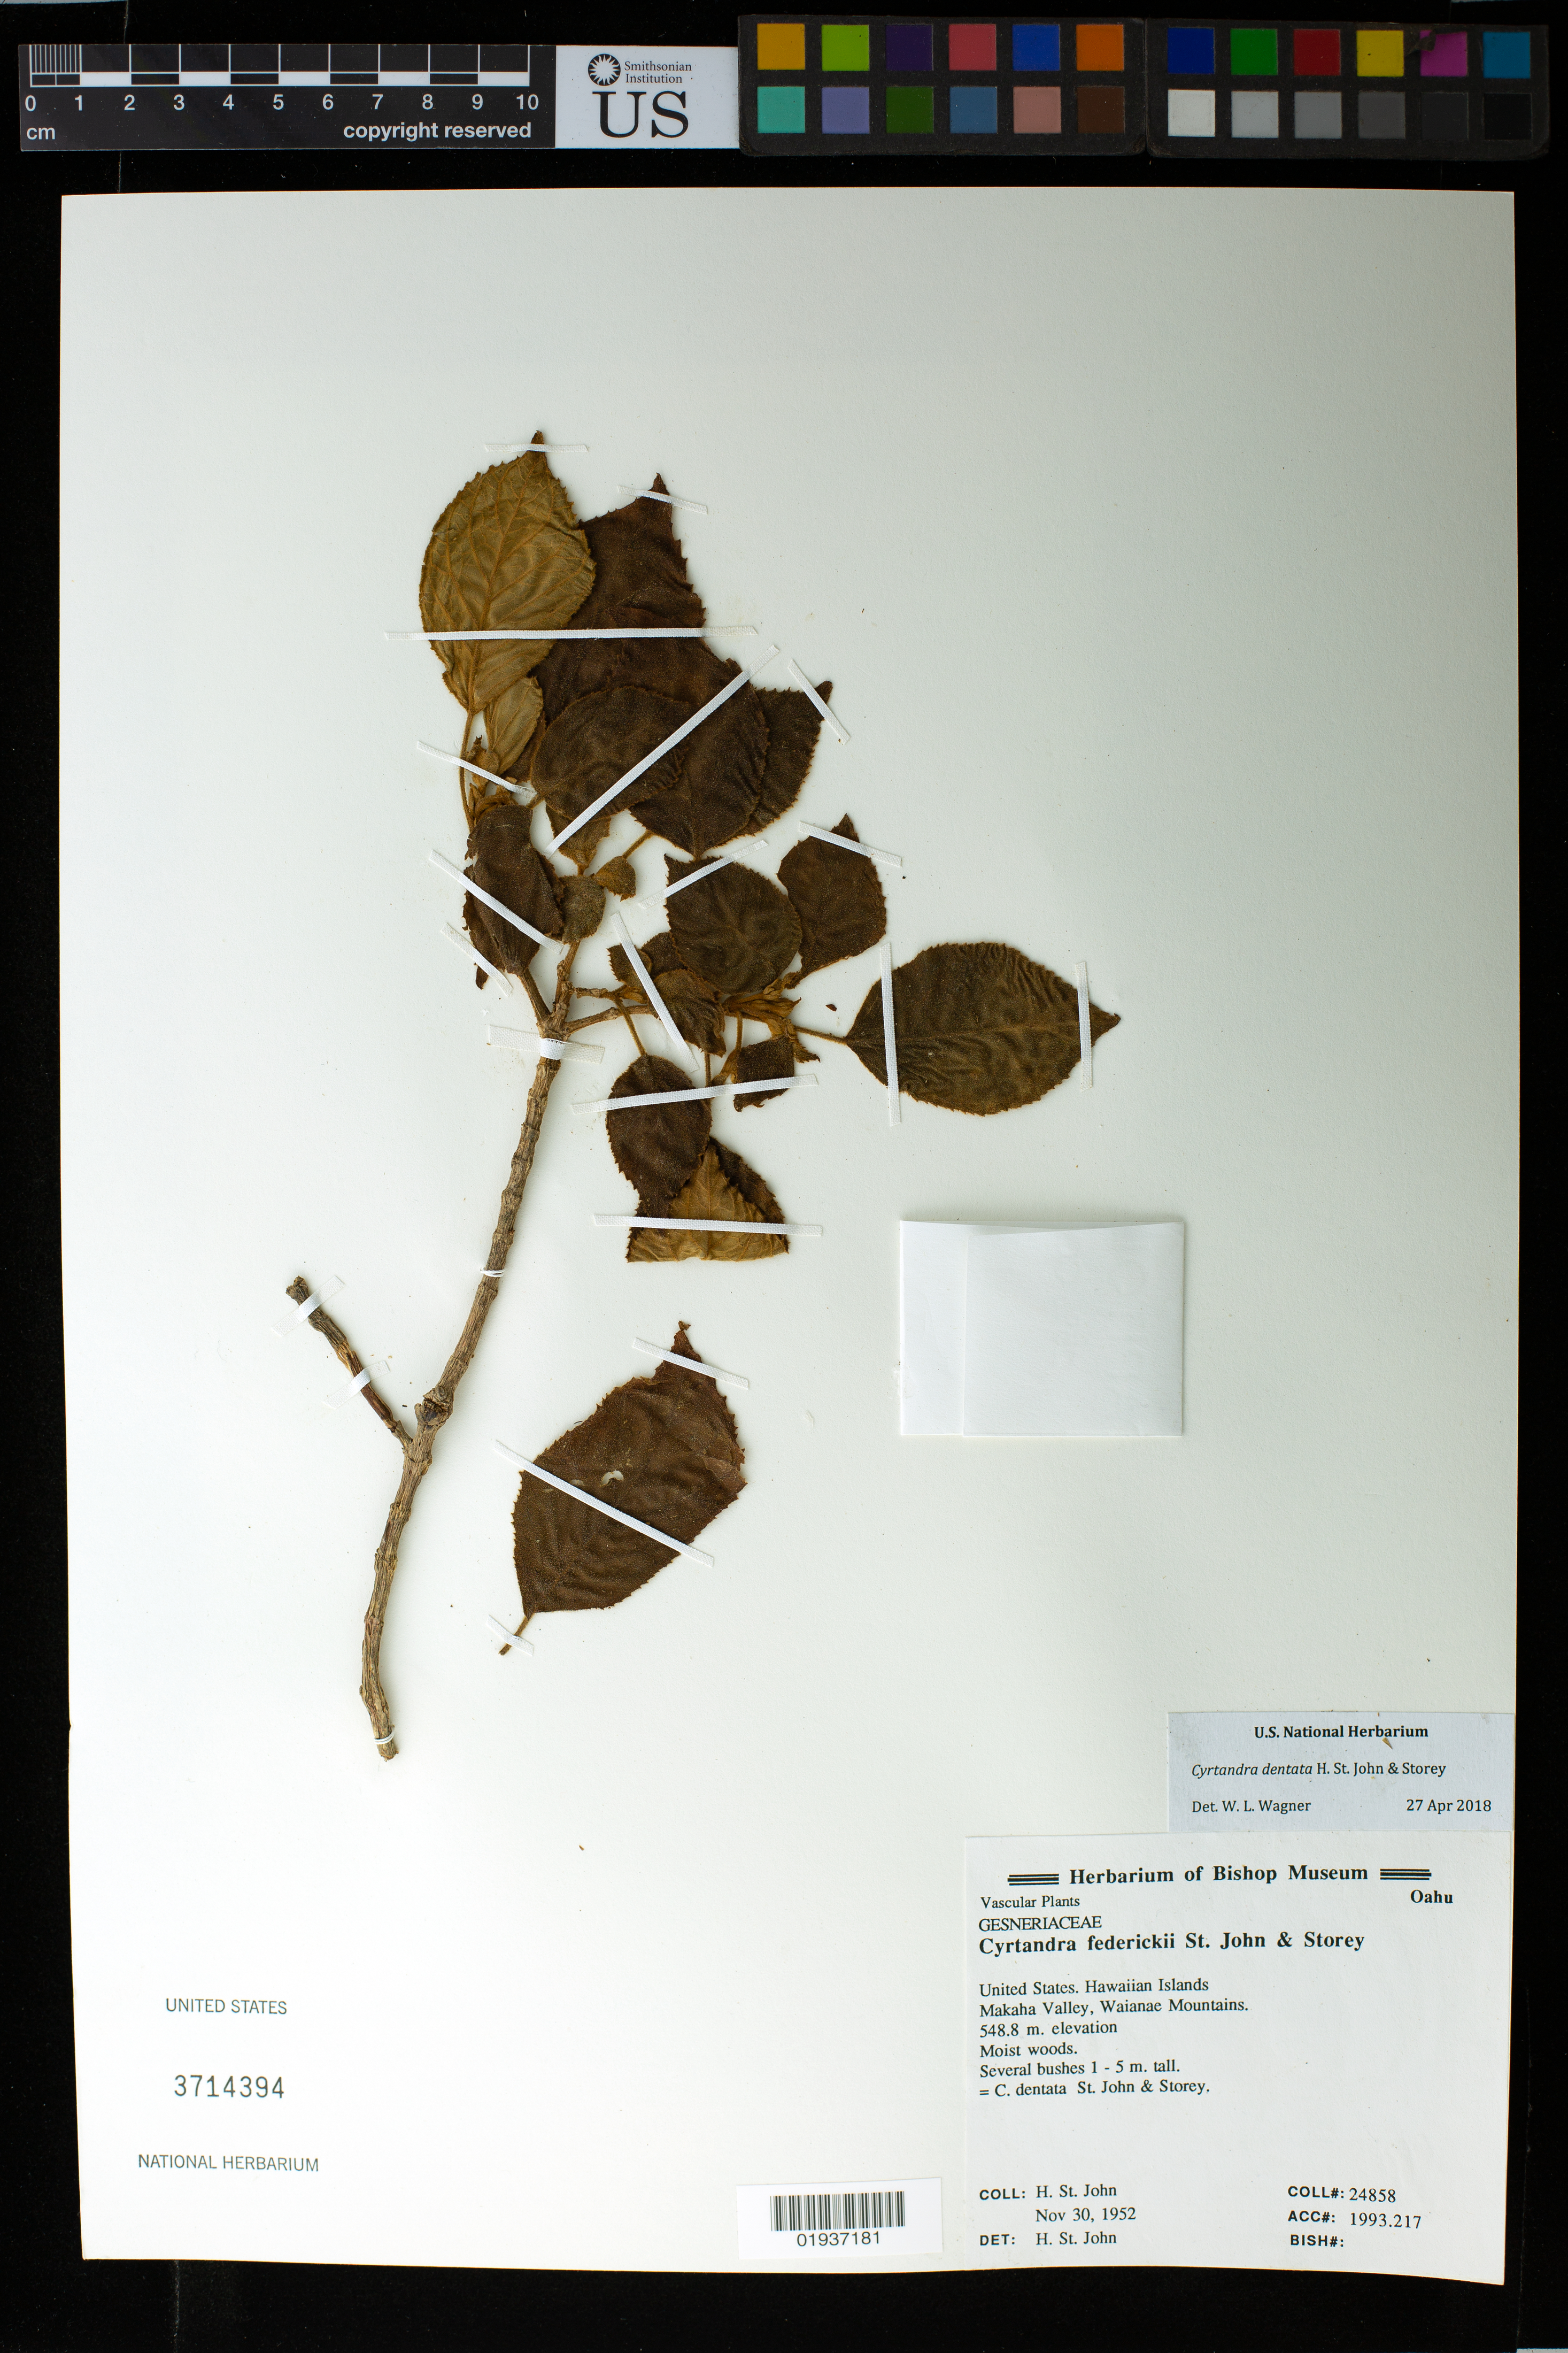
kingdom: Plantae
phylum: Tracheophyta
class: Magnoliopsida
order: Lamiales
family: Gesneriaceae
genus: Cyrtandra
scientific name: Cyrtandra waianaeensis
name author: H. St. John & Storey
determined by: Wagner, W. L., (BOT), Smithsonian Institution - National Museum of Natural History (UNITED STATES)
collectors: H. St. John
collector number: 24858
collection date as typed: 30 Nov 1952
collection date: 1952-11-30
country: United States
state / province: Hawaii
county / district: Honolulu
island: Oahu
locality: Makaha Valley, Waianae Mts.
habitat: Moist woods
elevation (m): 549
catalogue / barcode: US 3714394